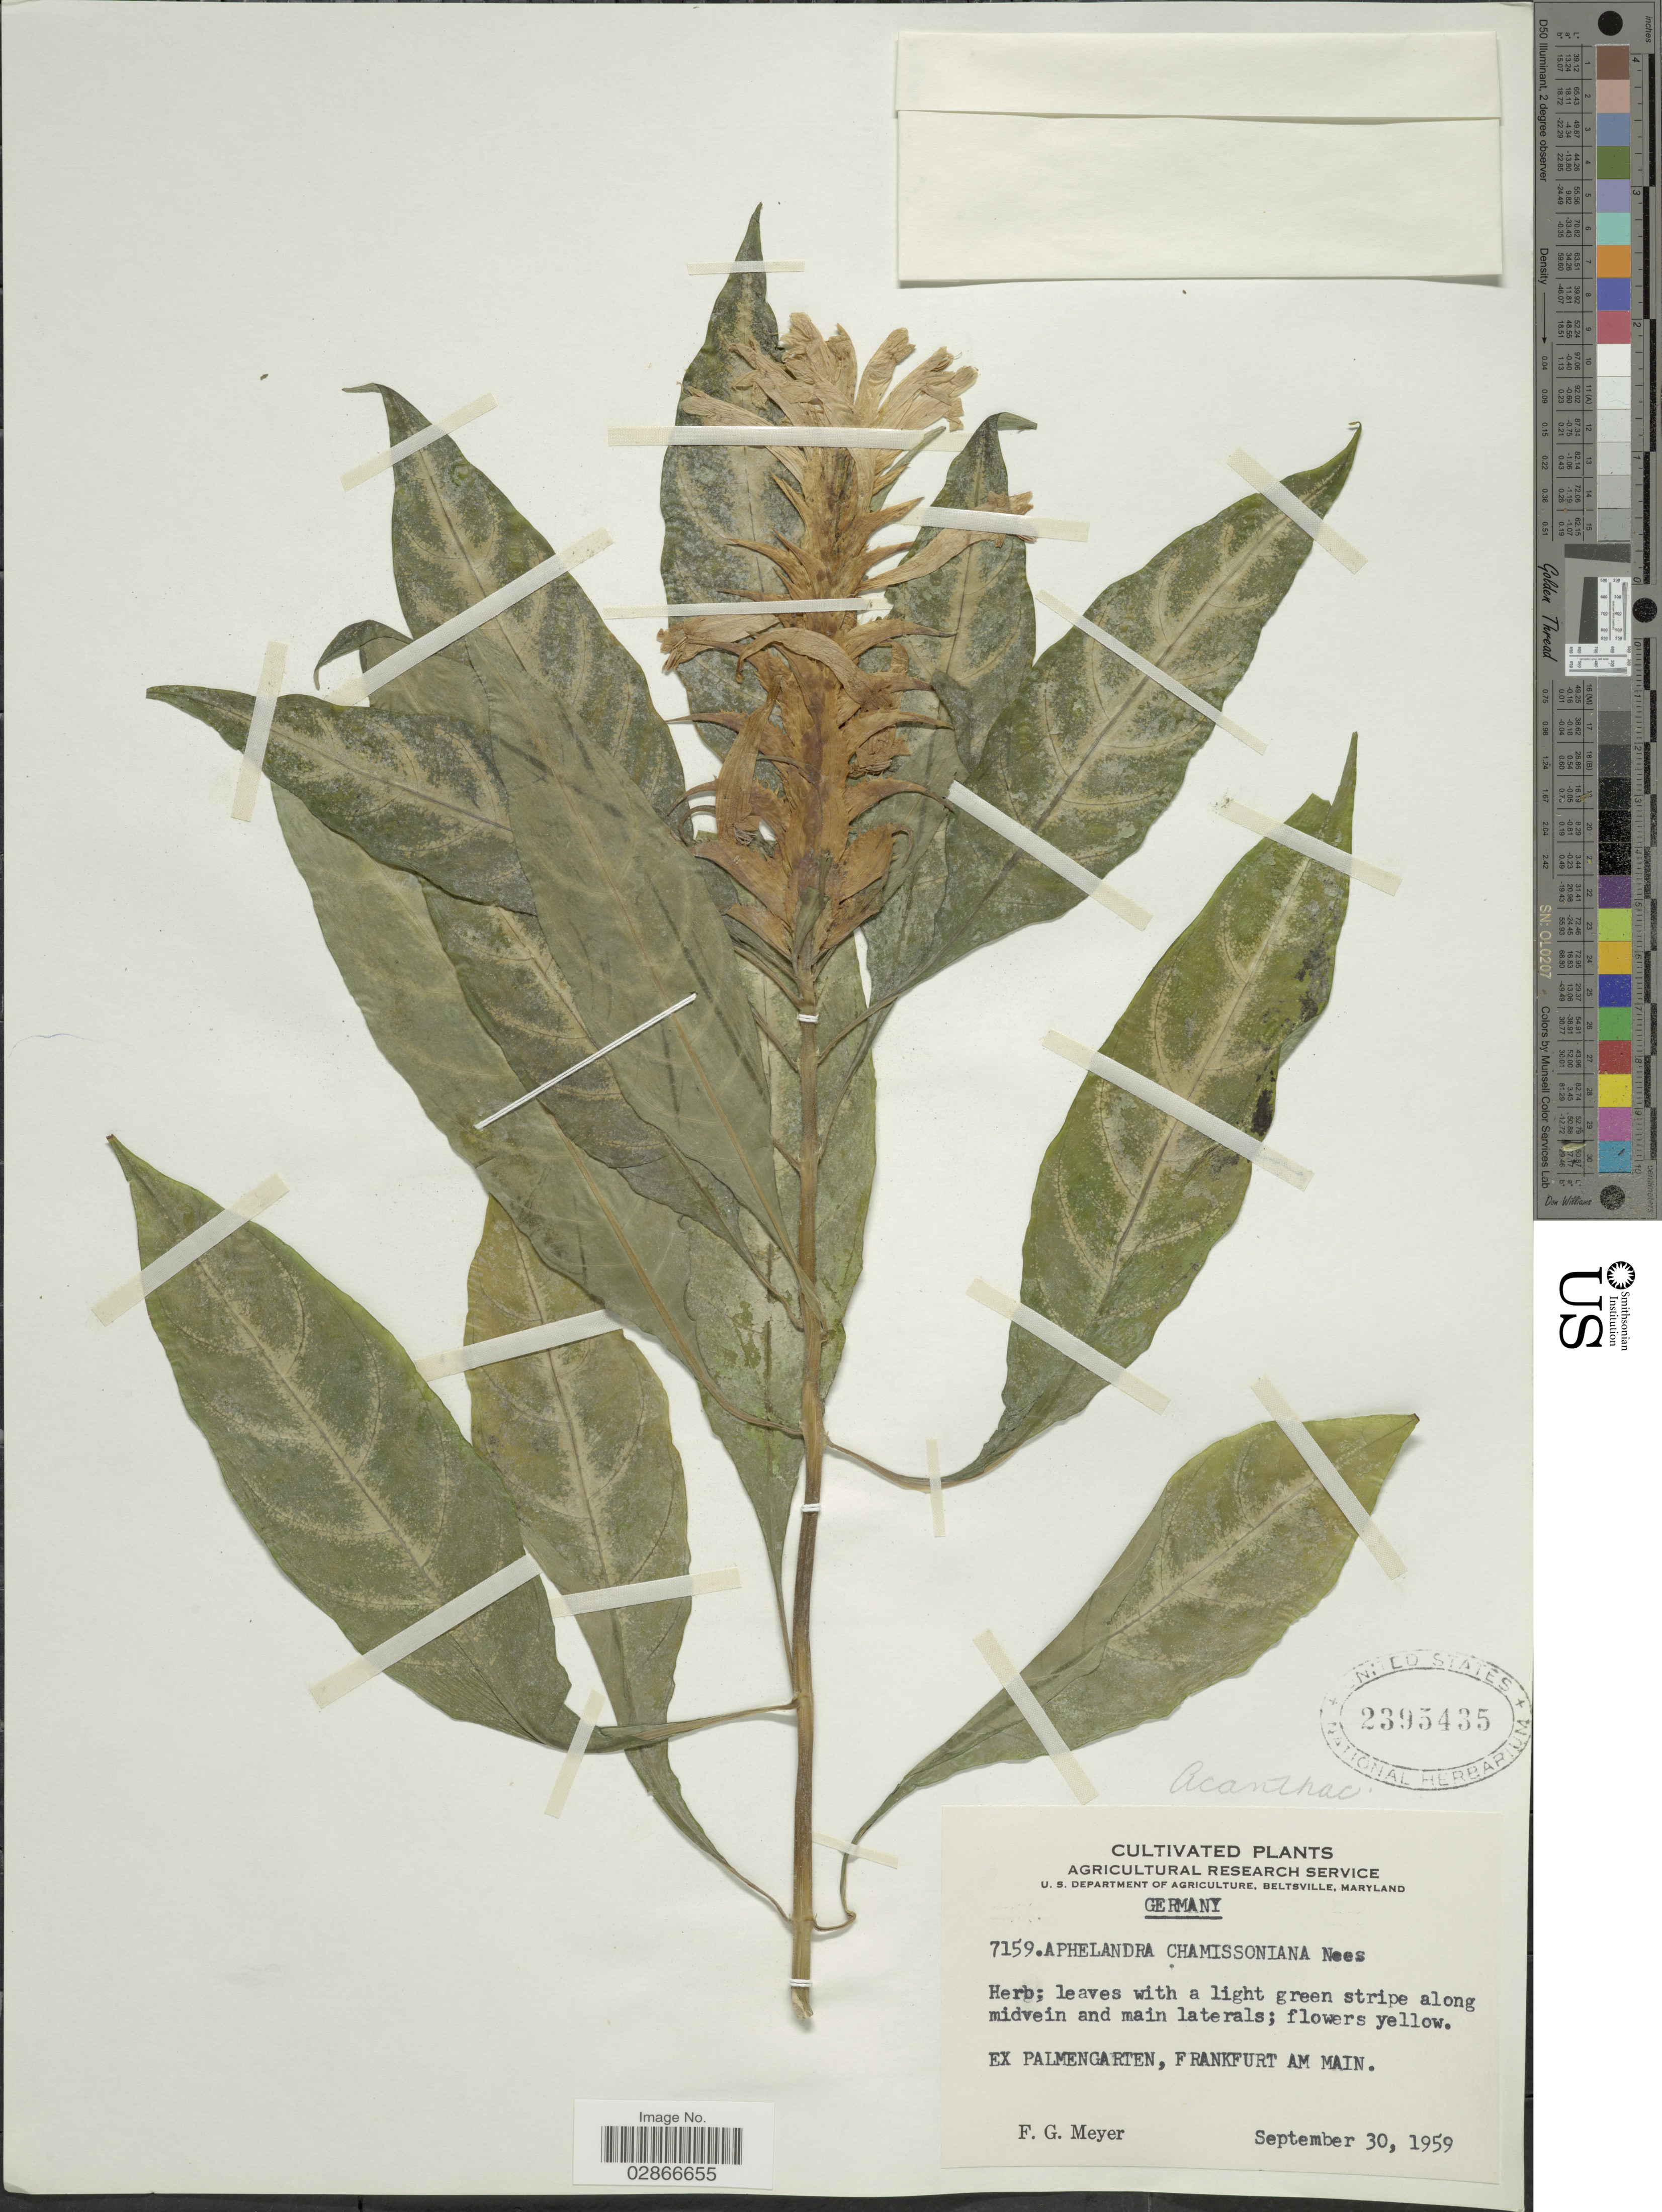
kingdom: Plantae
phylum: Tracheophyta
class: Magnoliopsida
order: Lamiales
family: Acanthaceae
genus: Aphelandra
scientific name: Aphelandra chamissoniana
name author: Nees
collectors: F. G. Meyer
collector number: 7159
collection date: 1959-09-30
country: Germany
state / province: Hesse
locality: Ex Palmengarten, Frankfurt am Main.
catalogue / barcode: US 2395435